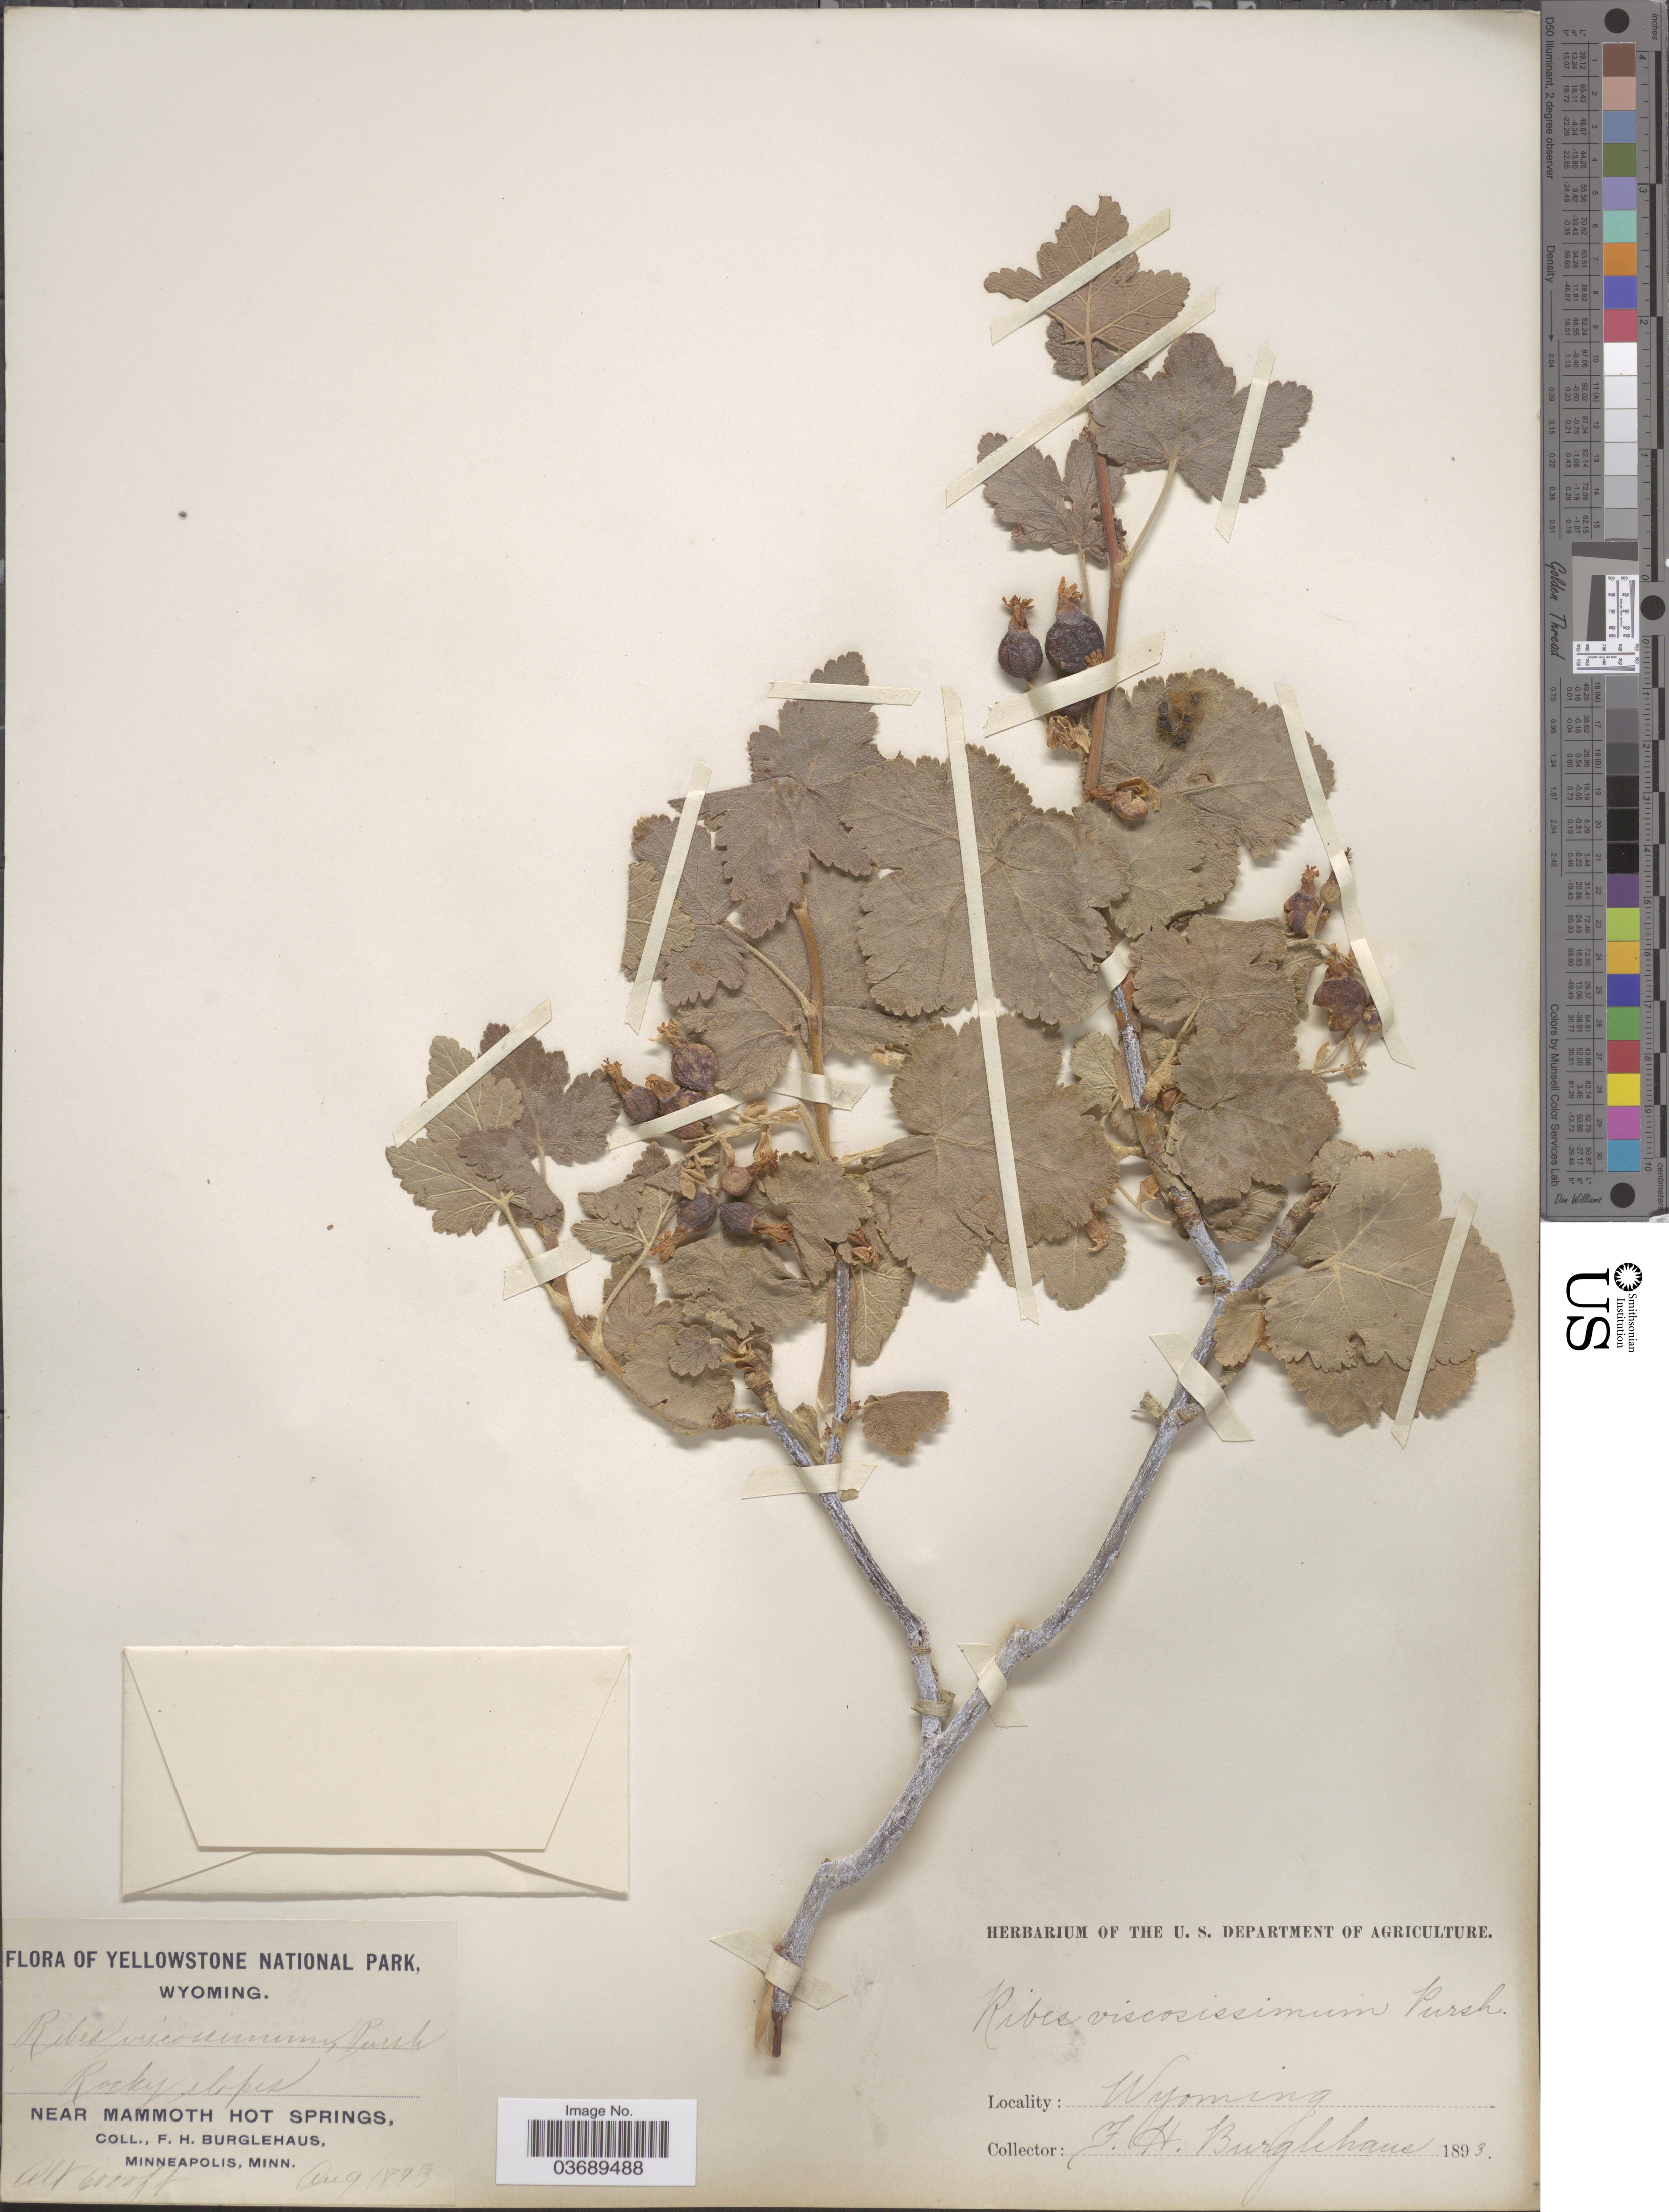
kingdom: Plantae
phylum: Tracheophyta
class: Magnoliopsida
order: Saxifragales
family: Grossulariaceae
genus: Ribes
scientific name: Ribes viscosissimum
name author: Pursh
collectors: F. Burglehaus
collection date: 1893-08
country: United States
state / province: Wyoming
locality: Yellowstone National Park. Rocky slopes. Near Mammoth Hot Springs.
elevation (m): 1829